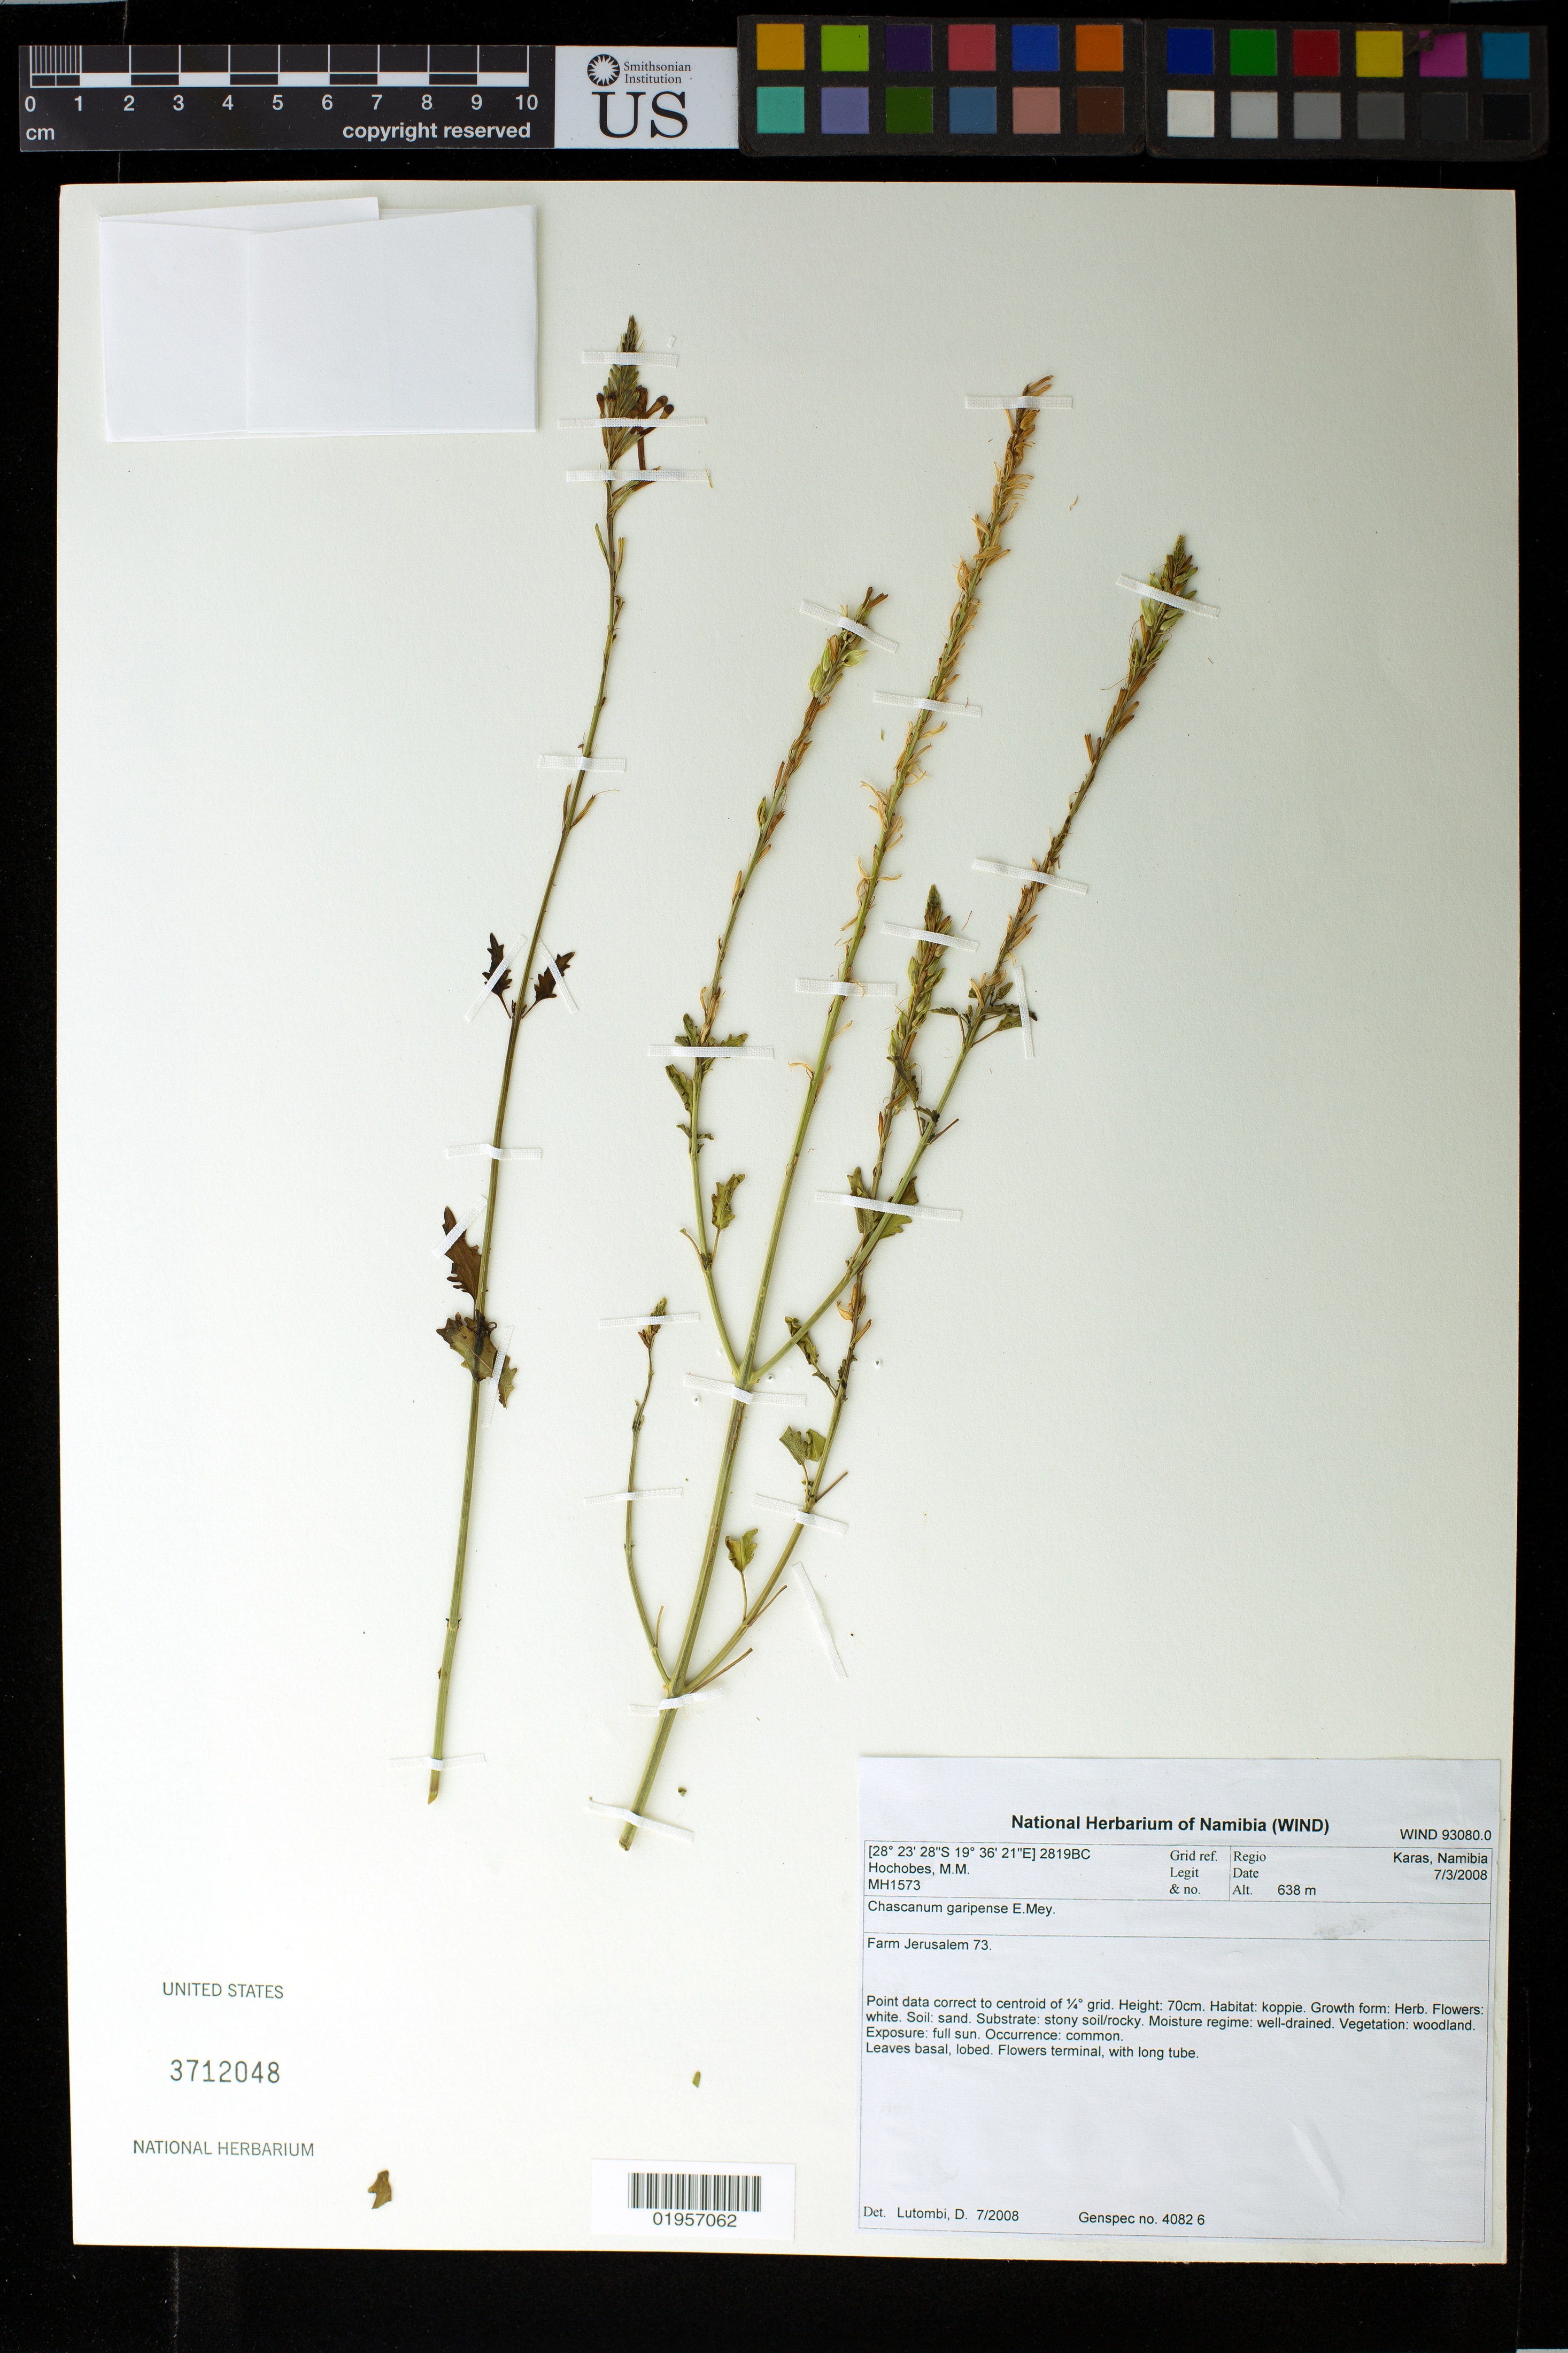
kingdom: Plantae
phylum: Tracheophyta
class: Magnoliopsida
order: Lamiales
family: Verbenaceae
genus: Chascanum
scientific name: Chascanum garipense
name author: E. Mey.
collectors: M. Hochobes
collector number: MH1573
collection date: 2008-07-03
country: Namibia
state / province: Karas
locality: Farm Jerusalem 73.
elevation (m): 638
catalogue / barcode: US 3712048